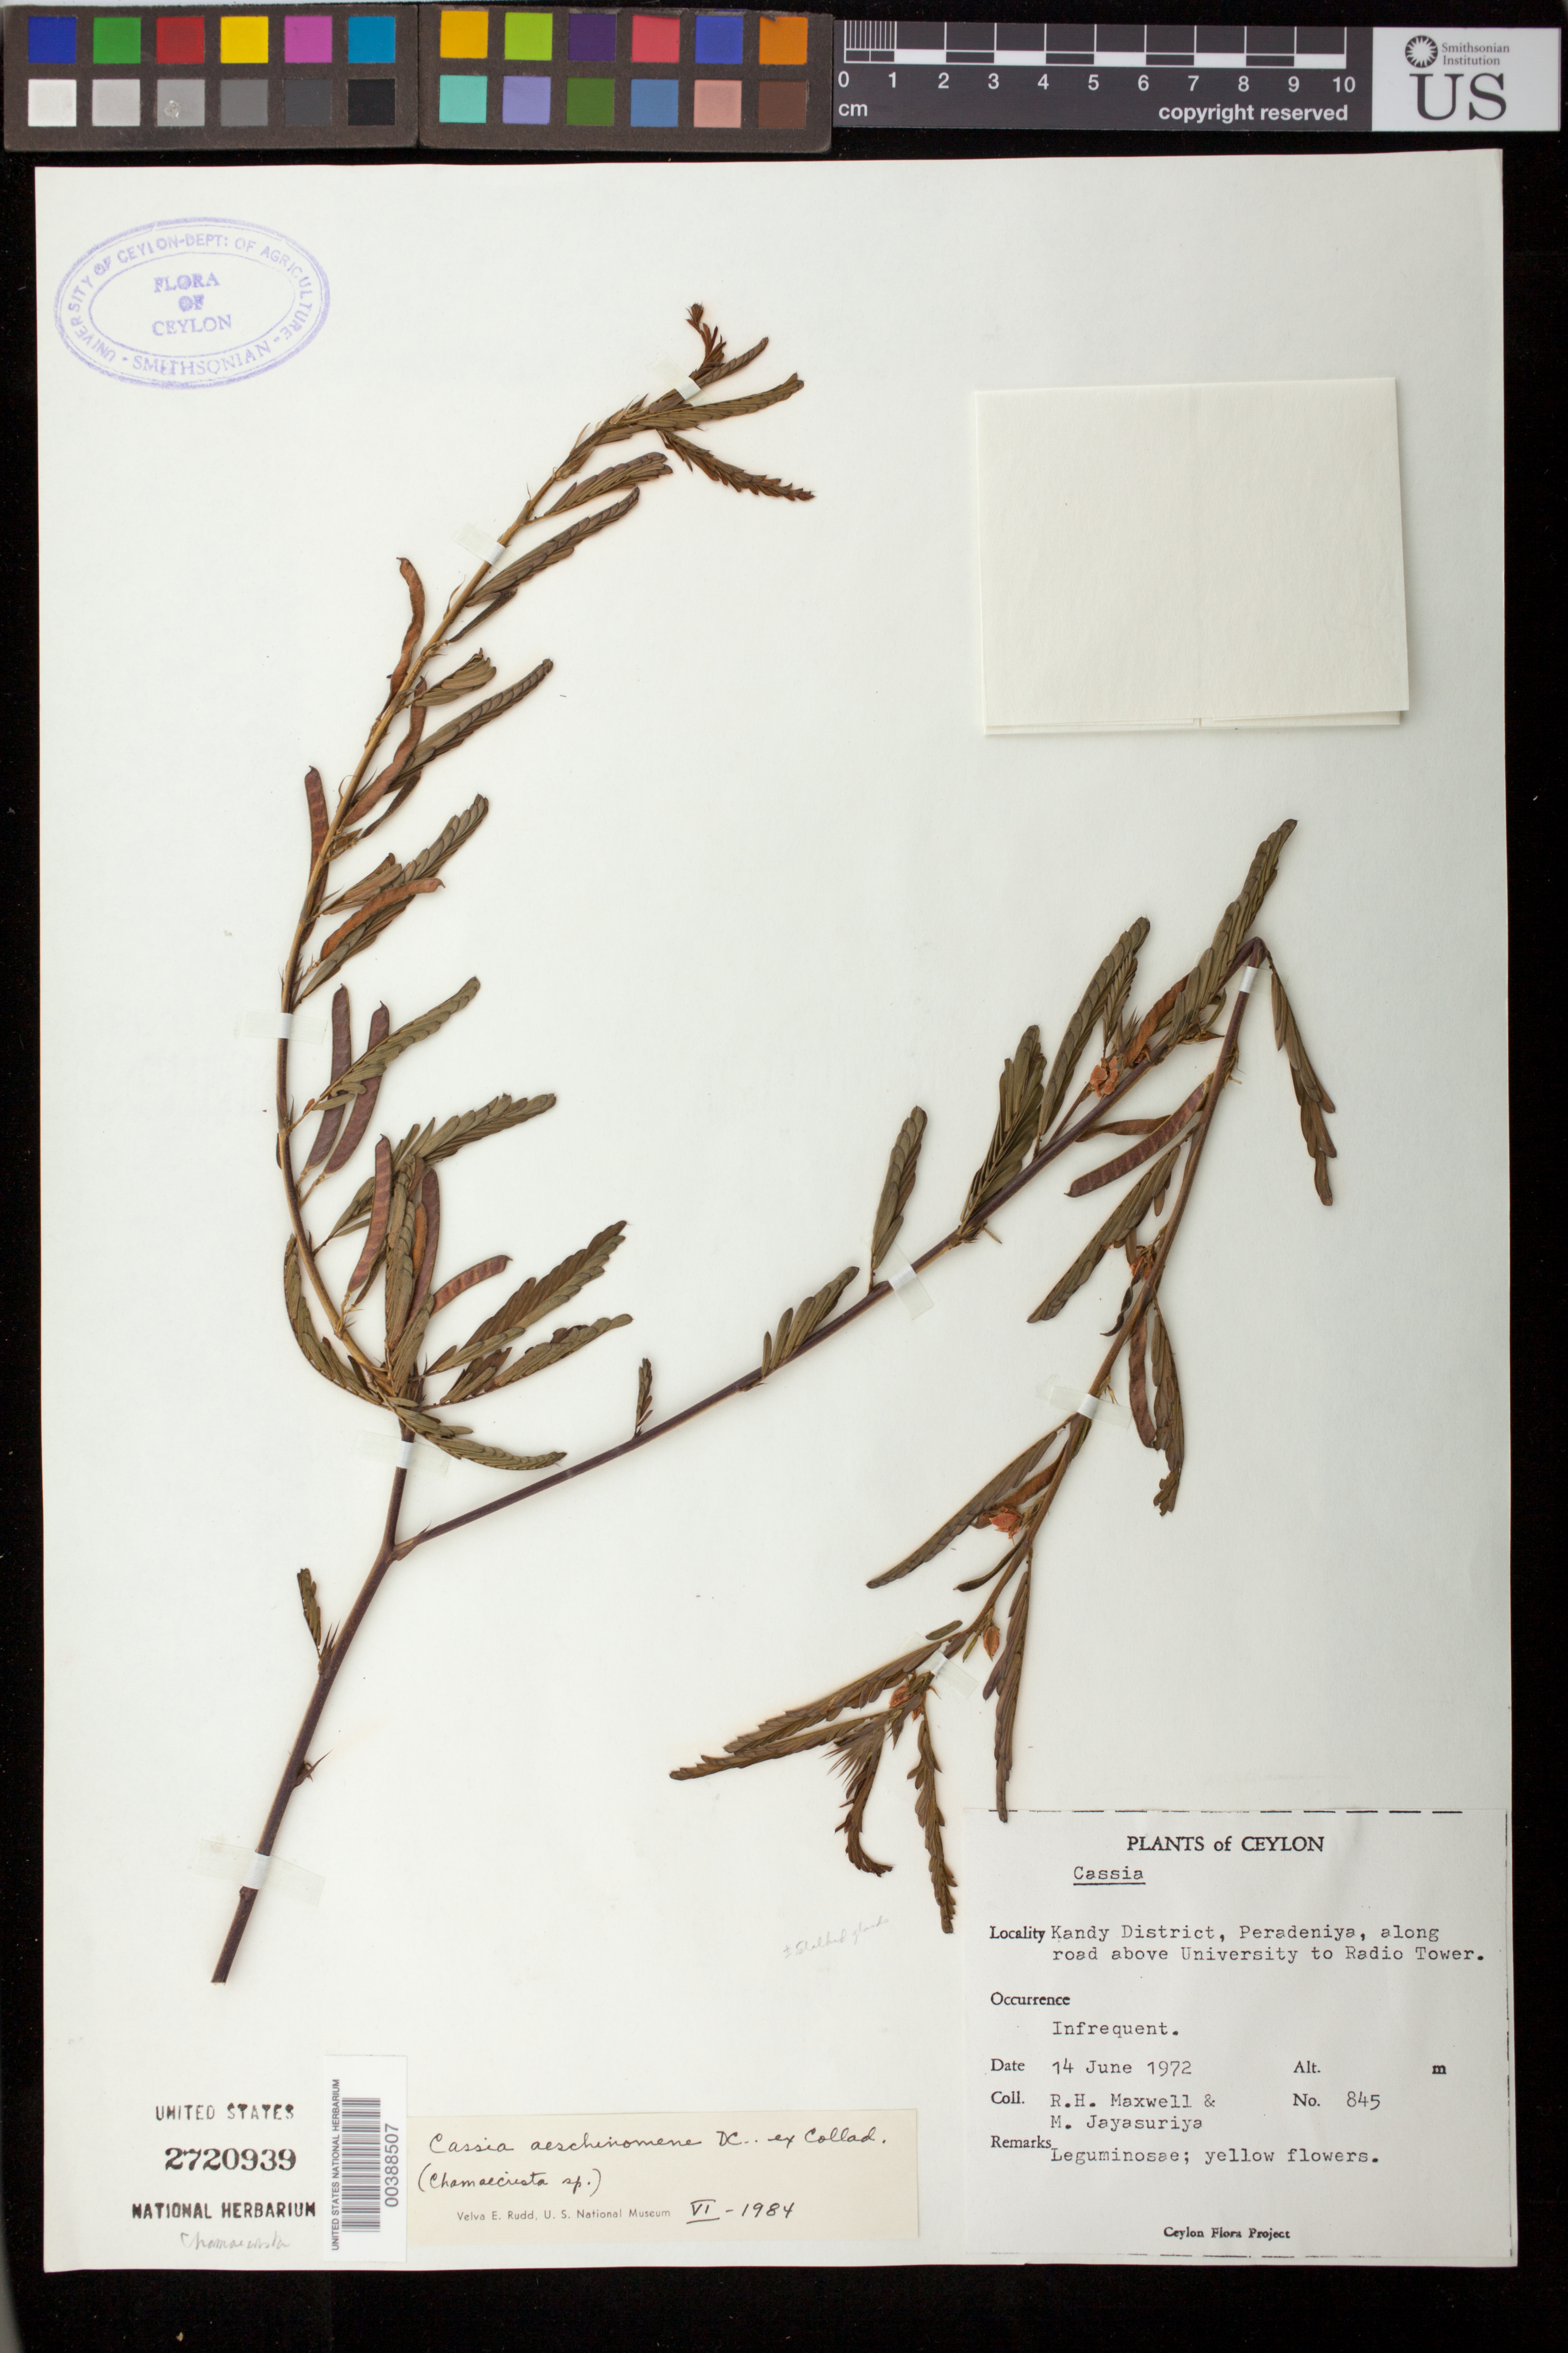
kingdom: Plantae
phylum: Tracheophyta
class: Magnoliopsida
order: Fabales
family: Fabaceae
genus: Chamaecrista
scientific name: Chamaecrista nictitans var. glabrata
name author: (Vogel) H.S. Irwin & Barneby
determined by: Strong, Mark T., (BOT), Smithsonian Institution - National Museum of Natural History (UNITED STATES)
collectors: R. H. Maxwell & A. H. Jayasuriya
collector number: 845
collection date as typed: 14 Jun 1972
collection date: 1972-06-14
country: Sri Lanka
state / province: Central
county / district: Kandy Dist.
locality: Peradeniya, along road above University to Radio Tower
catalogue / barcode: US 2720939